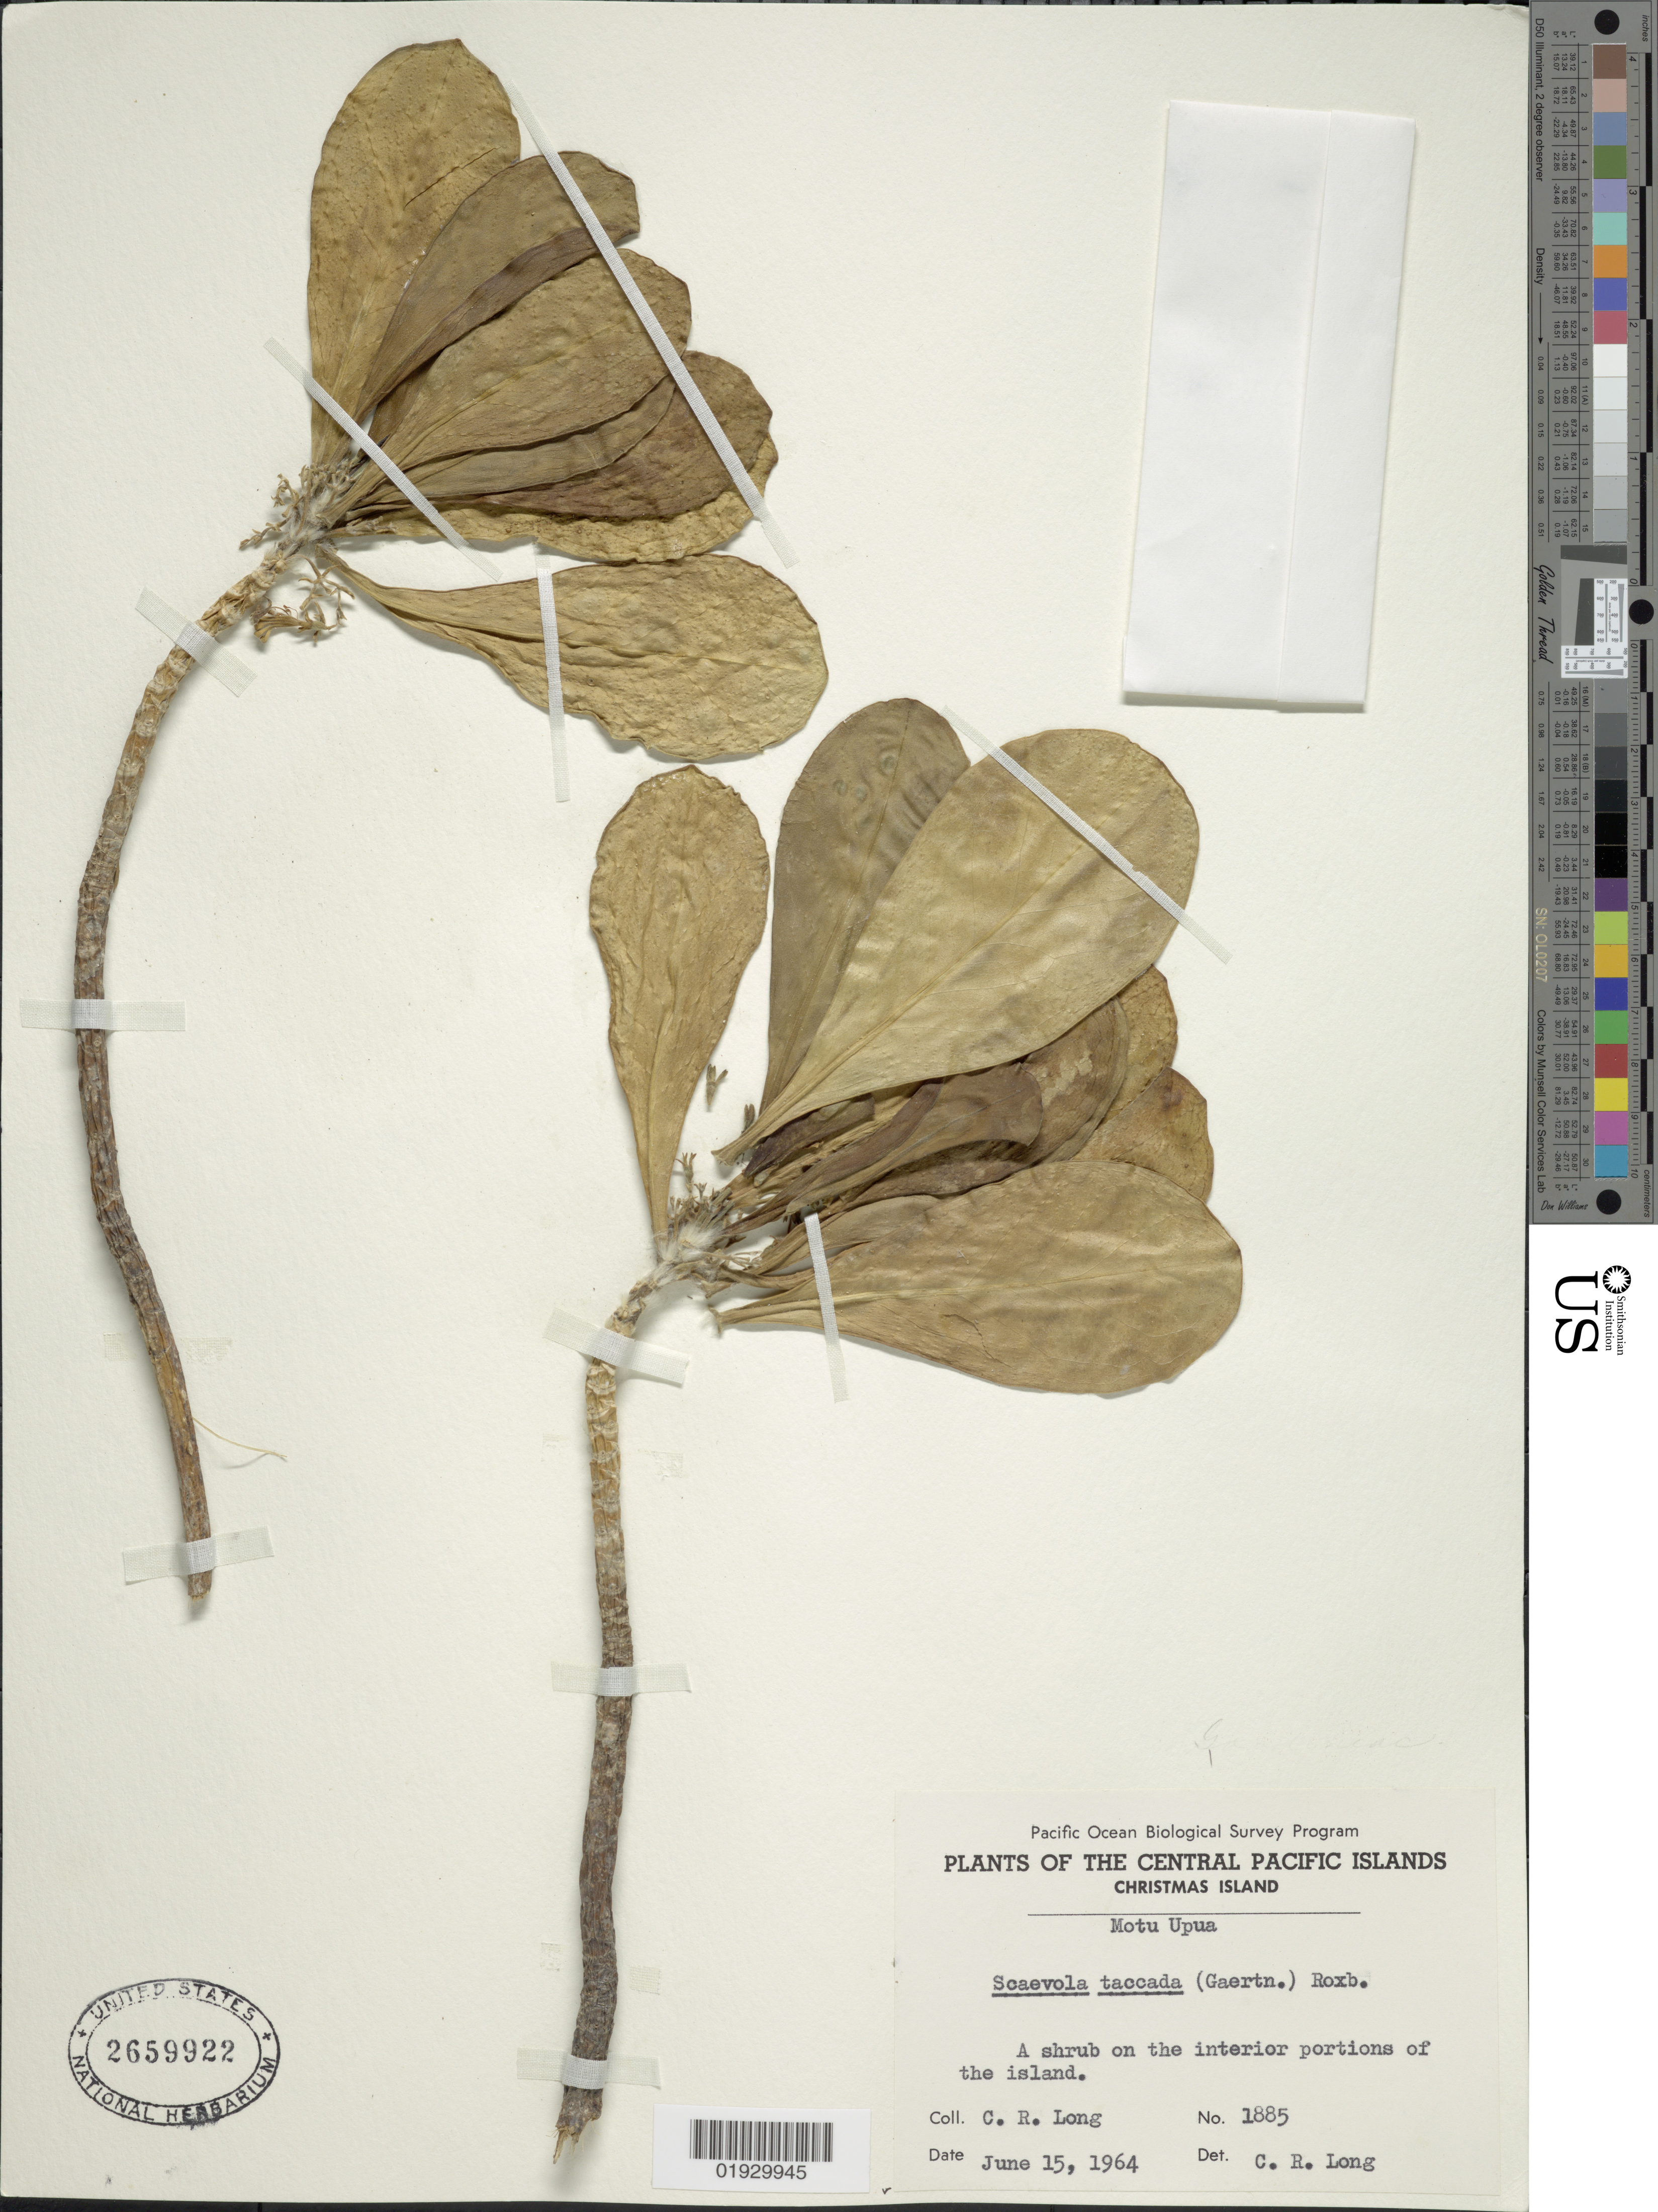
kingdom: Plantae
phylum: Tracheophyta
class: Magnoliopsida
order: Asterales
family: Goodeniaceae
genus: Scaevola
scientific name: Scaevola taccada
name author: (Gaertn.) Roxb.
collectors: C. R. Long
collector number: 1885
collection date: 1964-06-15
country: Kiribati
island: Kiritimati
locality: Central Pacific Islands. Christmas Island. Moto Upua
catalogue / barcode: US 2659922